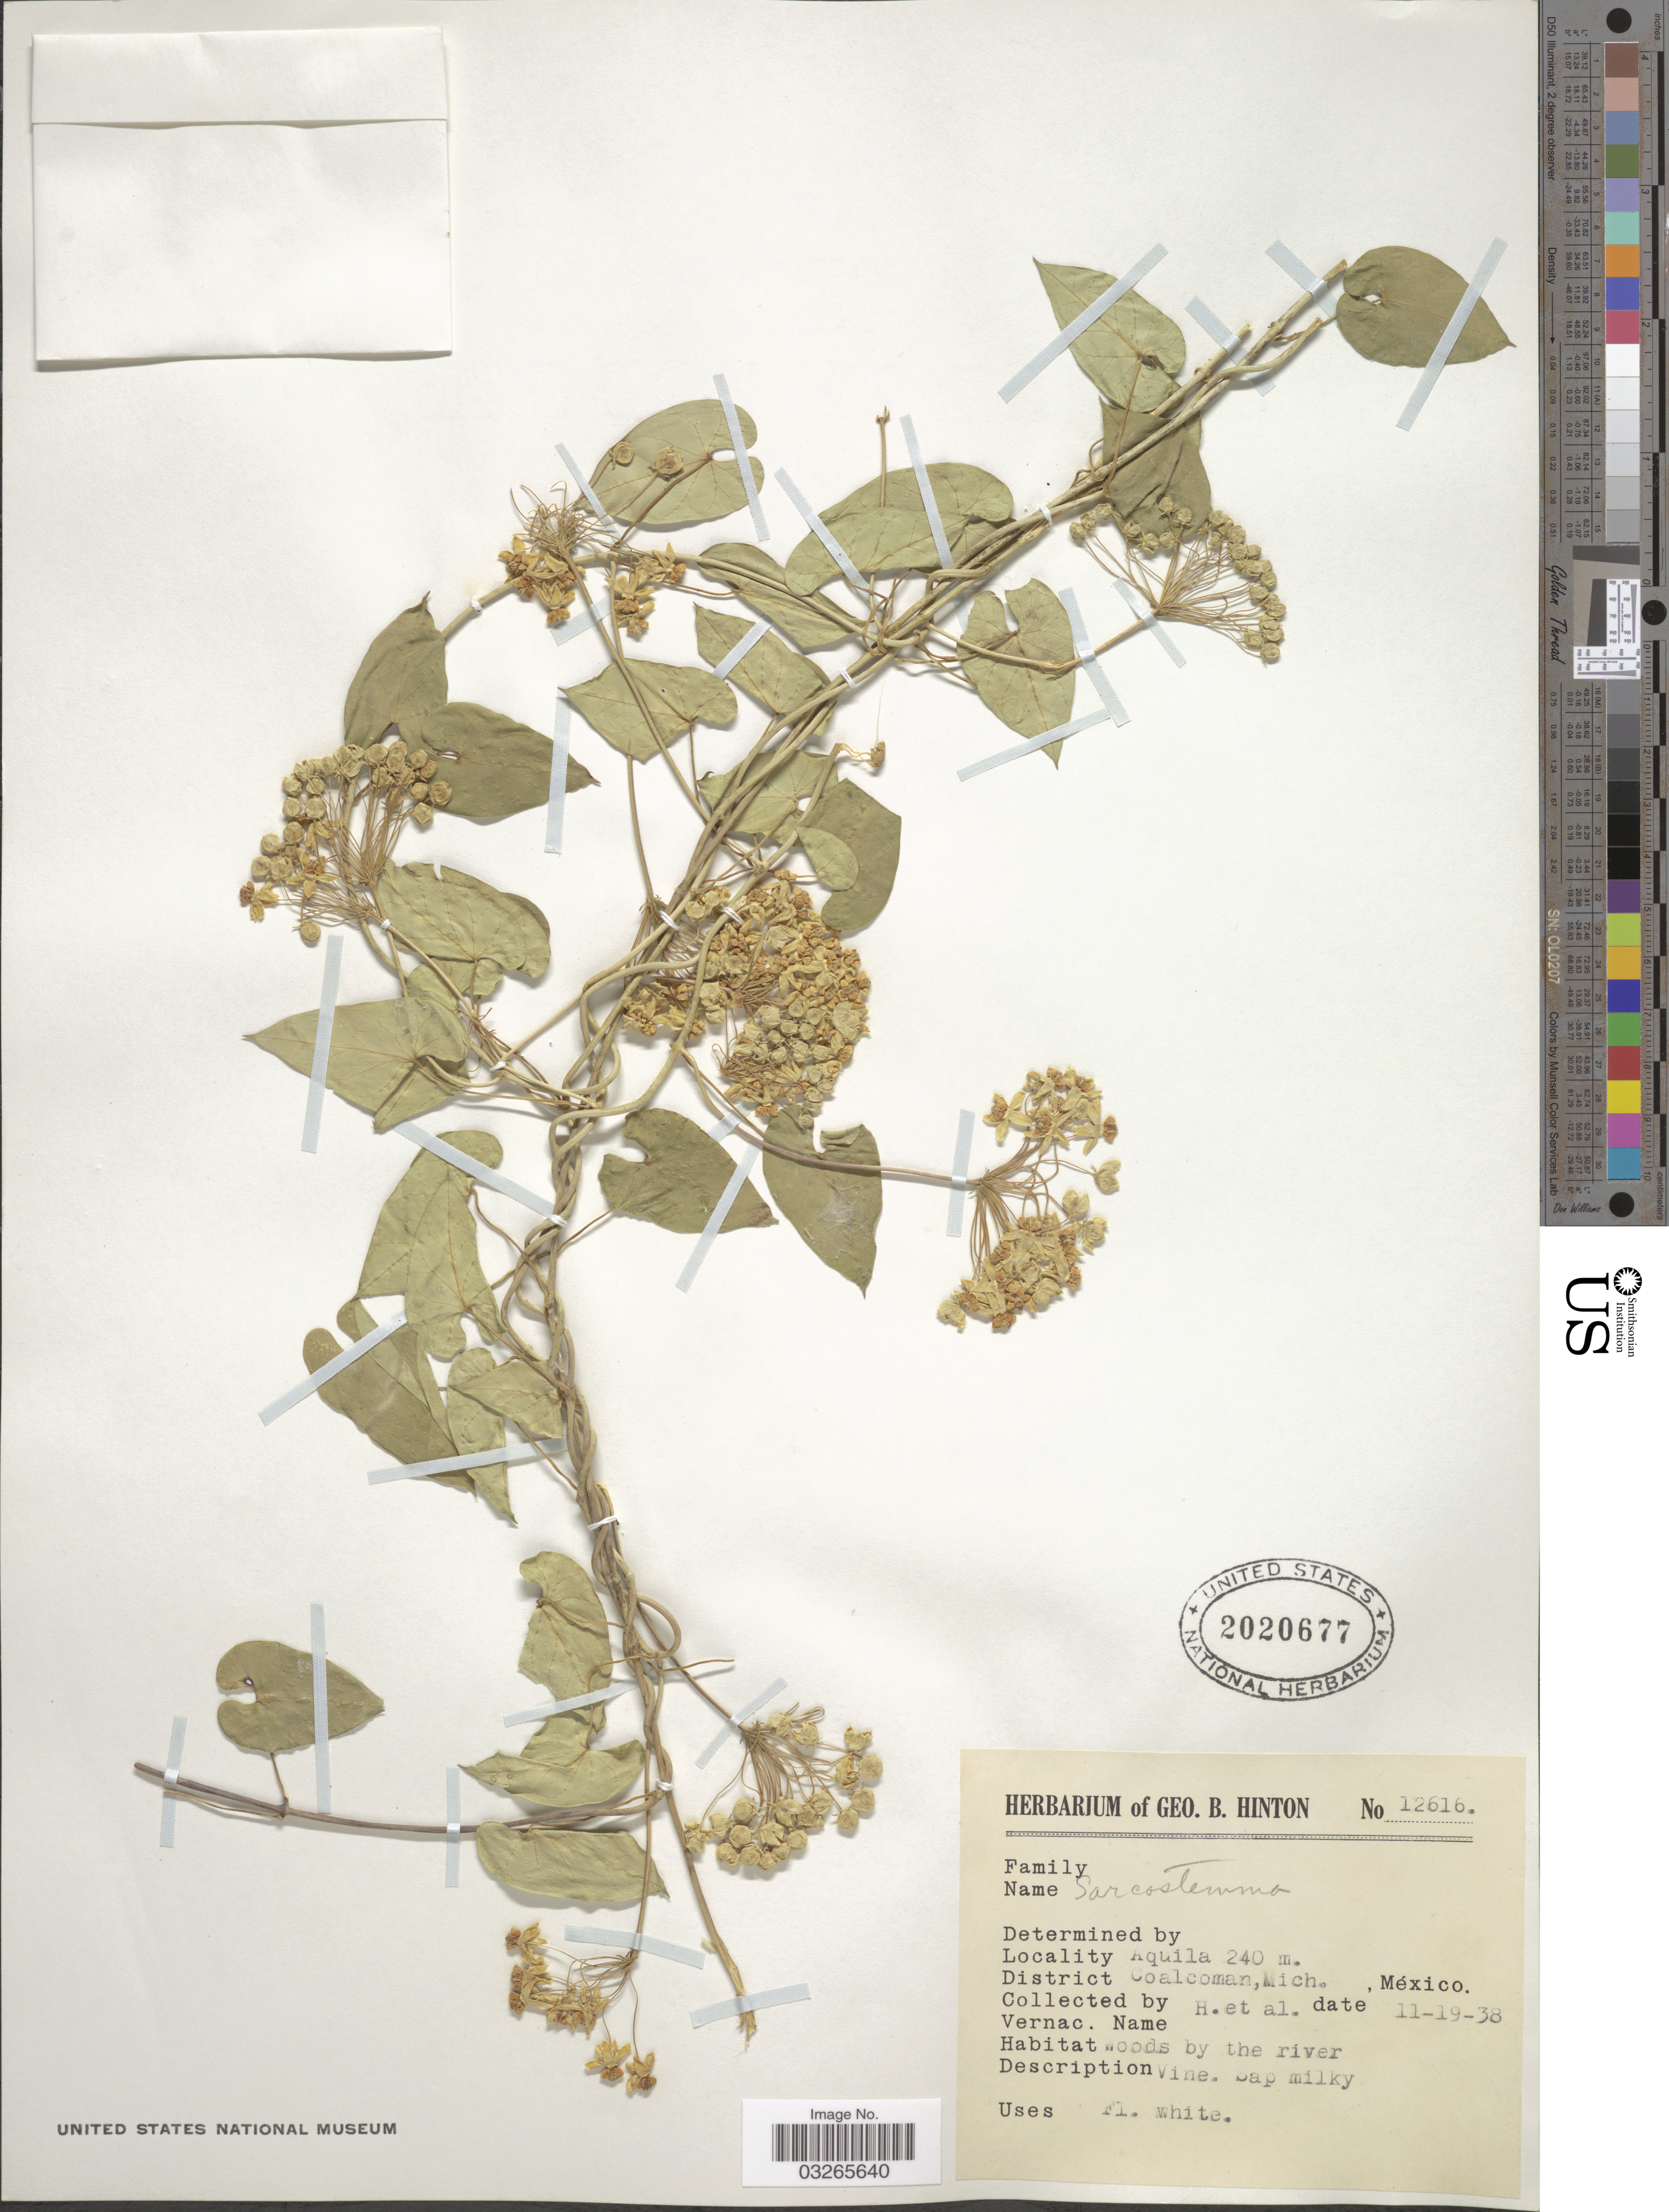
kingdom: Plantae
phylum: Tracheophyta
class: Magnoliopsida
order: Gentianales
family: Apocynaceae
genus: Sarcostemma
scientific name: Sarcostemma sp.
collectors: G. B. Hinton & et al.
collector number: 12616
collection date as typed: Transcribed d/m/y: 19/11/38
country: Mexico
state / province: Michoacán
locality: Aquila, District Coalcoman, Mich., México.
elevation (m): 240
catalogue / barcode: US 2020677